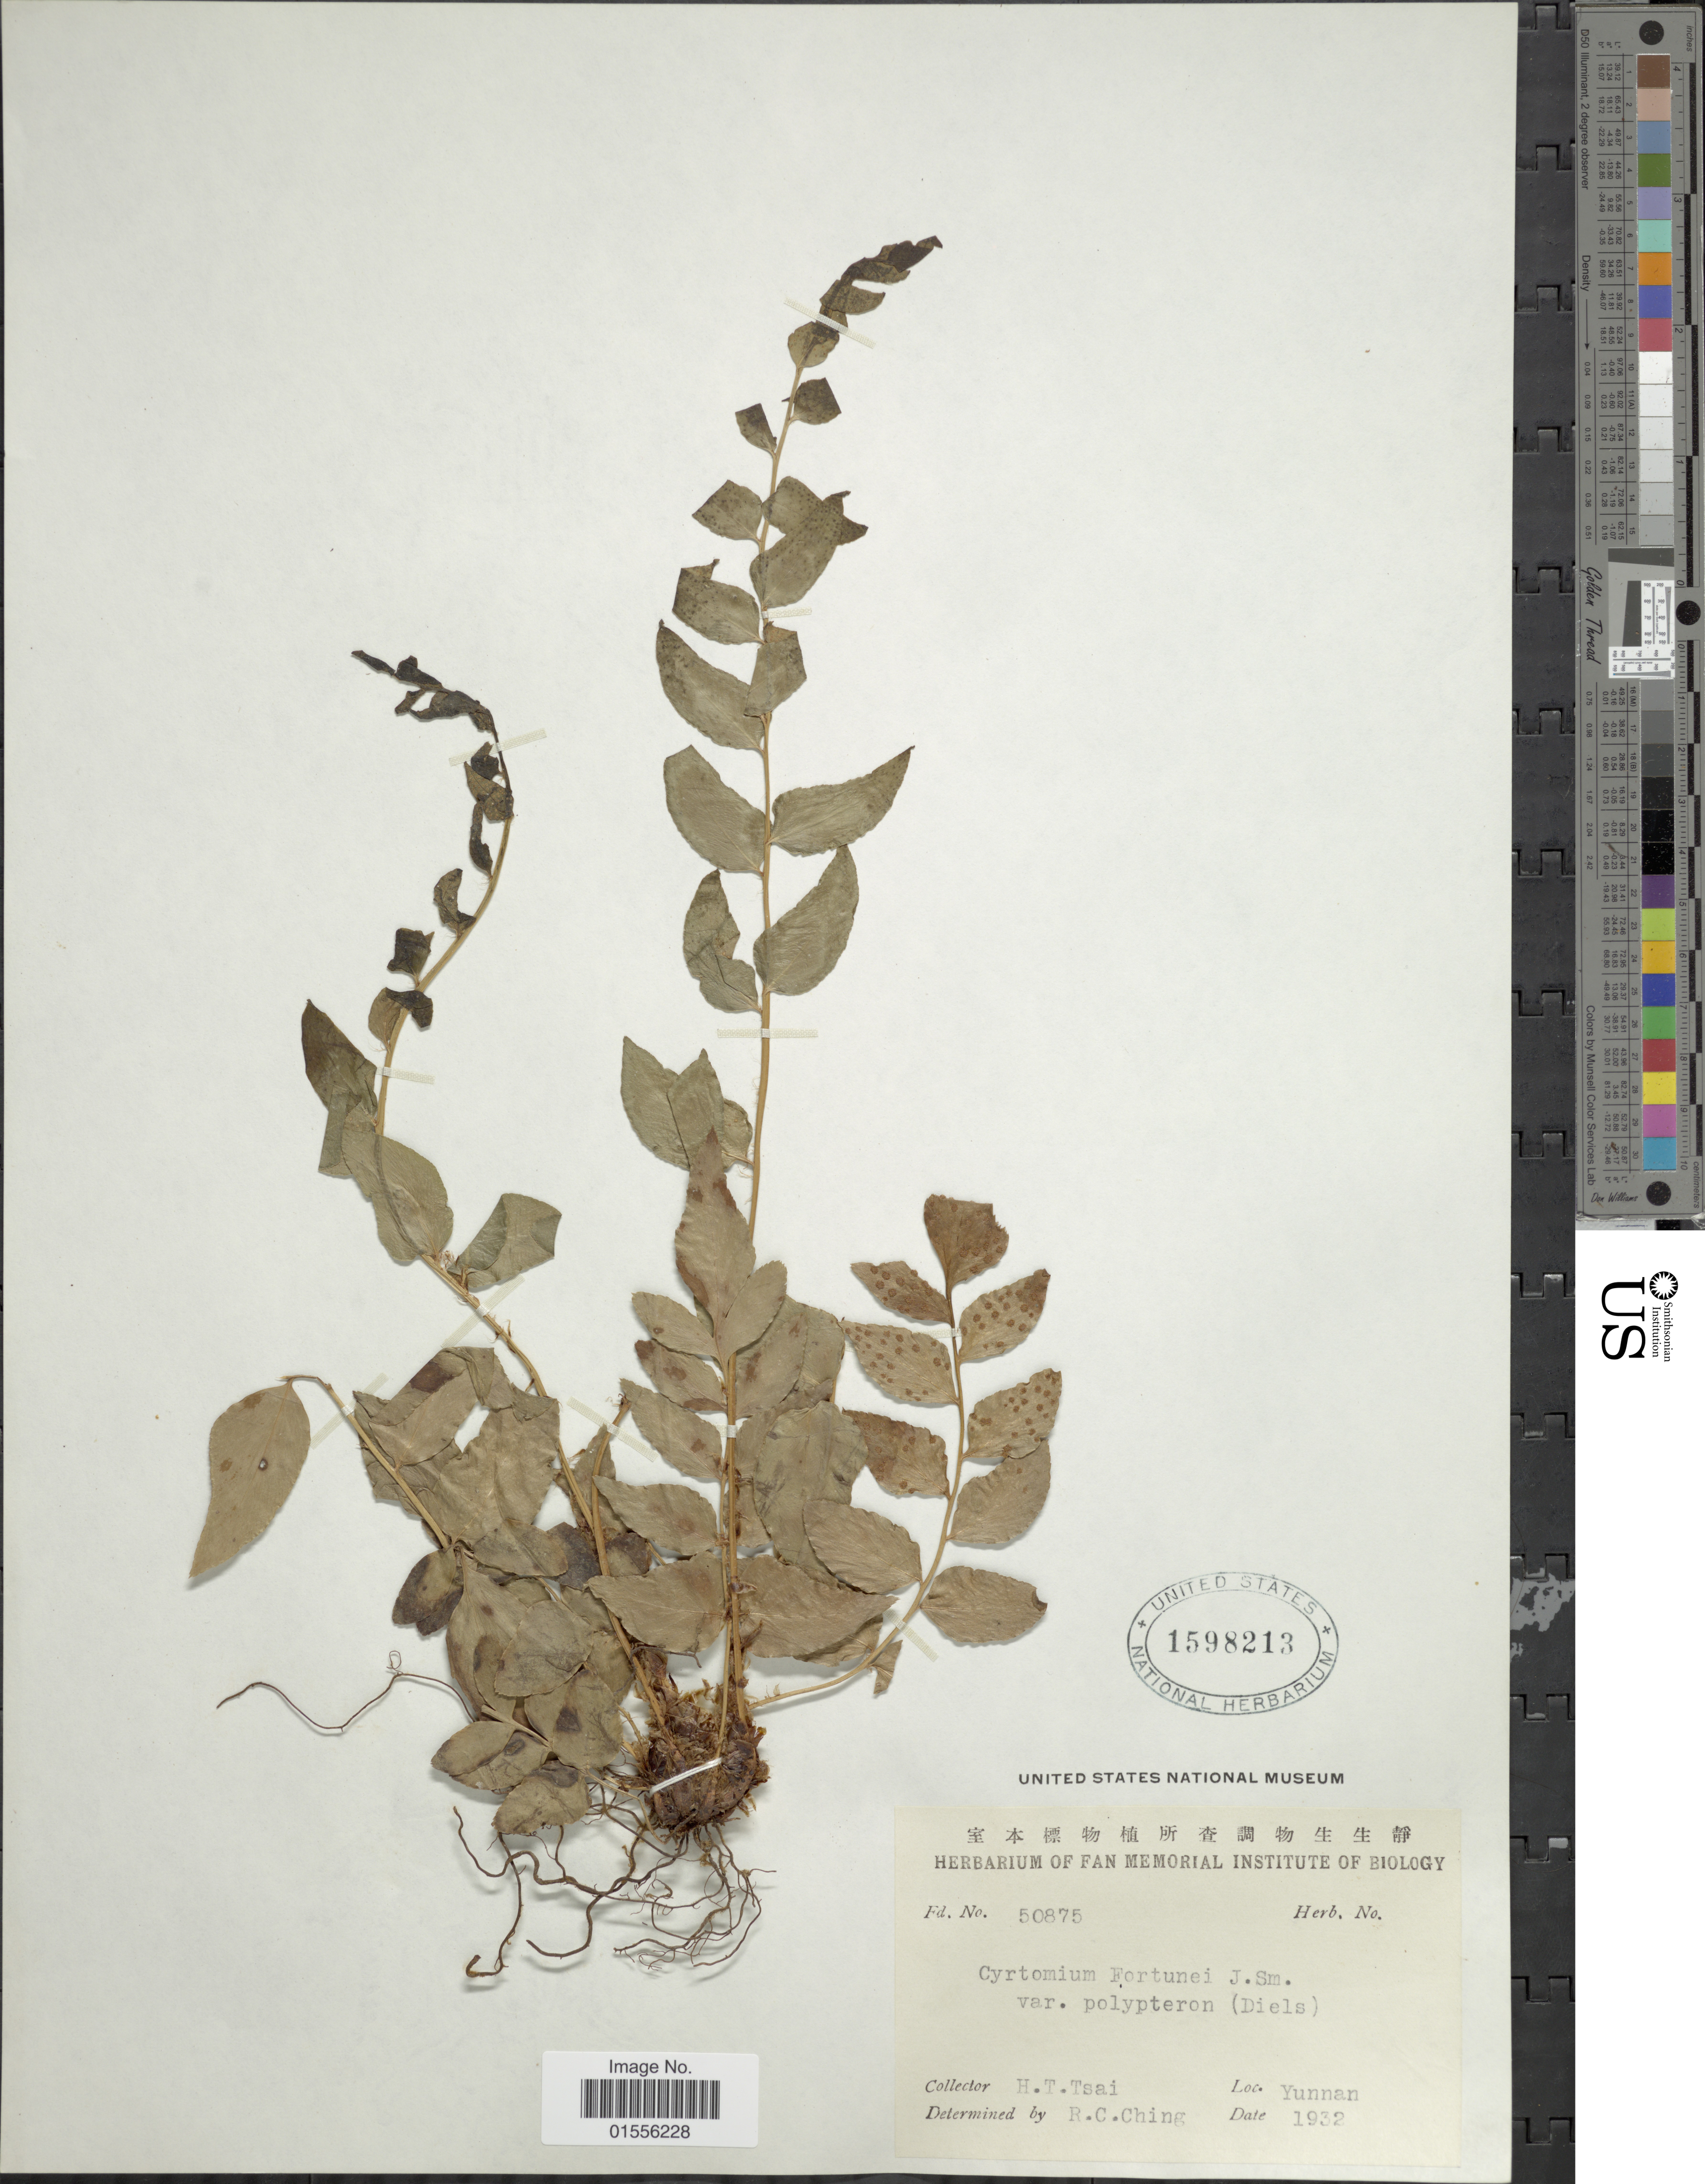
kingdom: Plantae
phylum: Tracheophyta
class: Polypodiopsida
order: Polypodiales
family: Dryopteridaceae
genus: Cyrtomium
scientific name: Cyrtomium fortunei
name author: J. Sm.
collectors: H. Tsai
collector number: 50875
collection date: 1932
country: China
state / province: Yunnan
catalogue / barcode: US 1598213